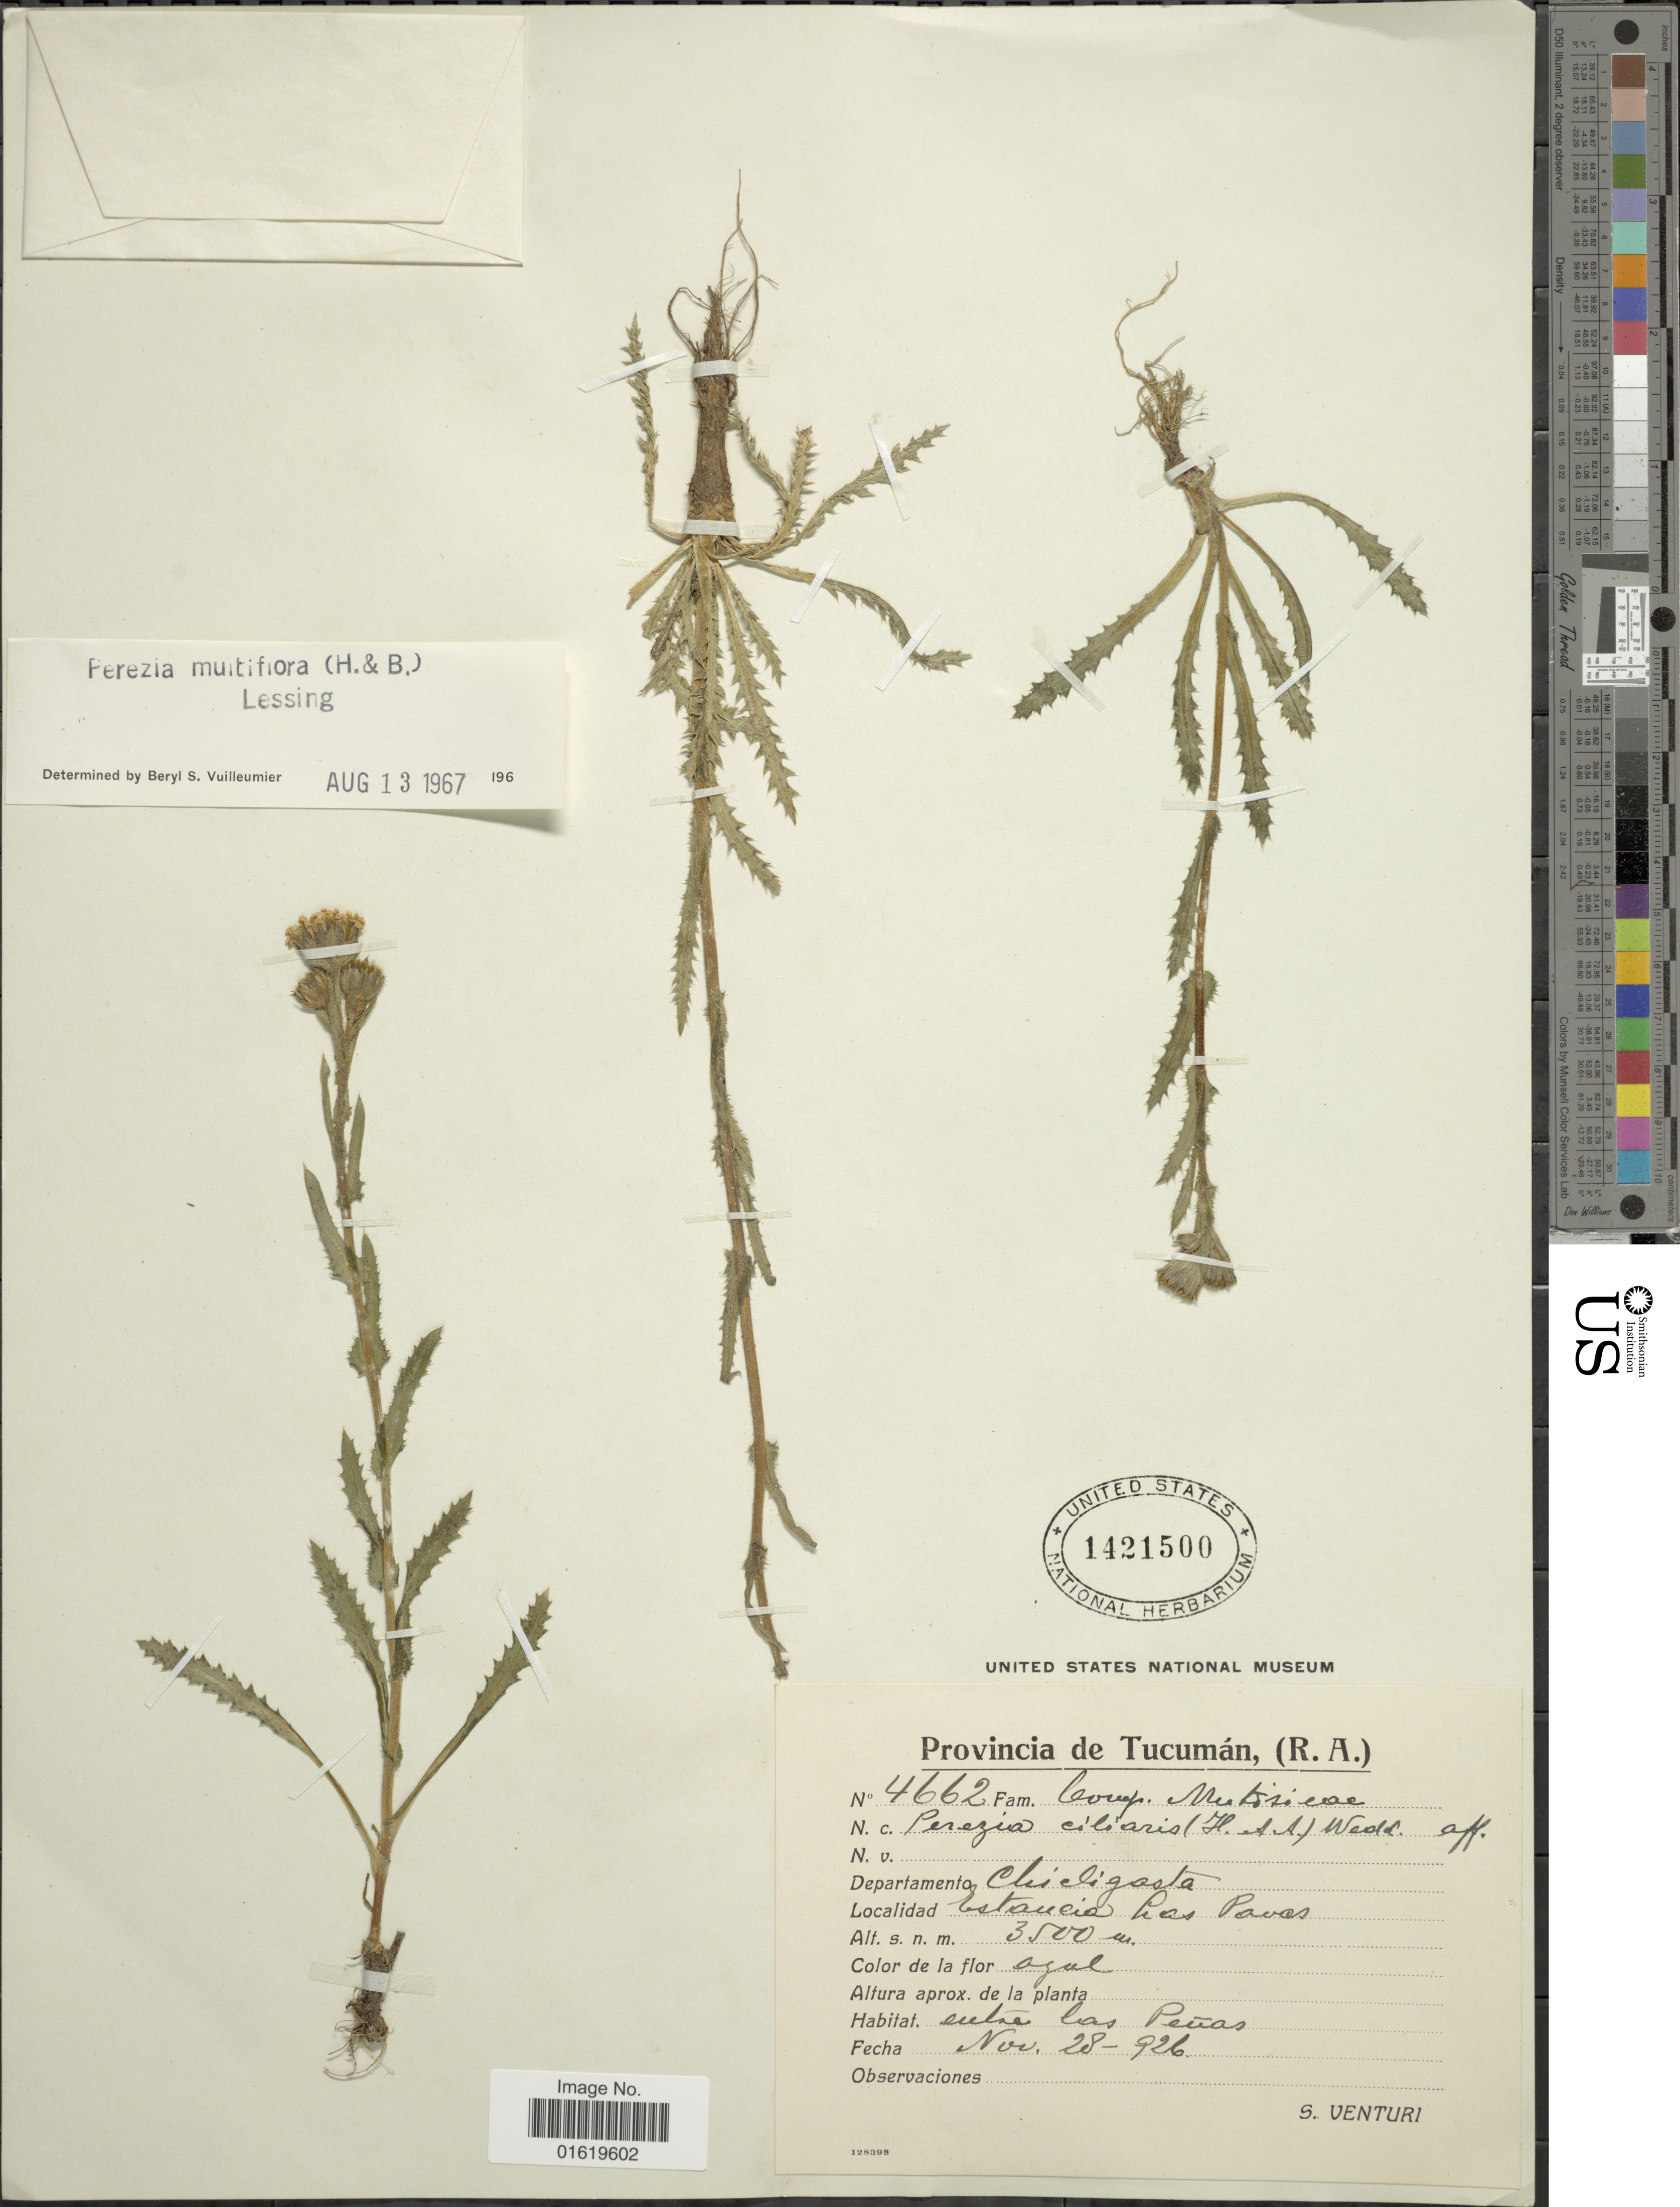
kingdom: Plantae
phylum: Tracheophyta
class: Magnoliopsida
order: Asterales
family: Asteraceae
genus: Perezia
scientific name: Perezia multiflora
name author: Less.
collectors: S. Venturi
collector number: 4662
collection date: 1926-11-28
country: Argentina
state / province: Tucuman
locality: Provincia de Tucumán, (R.A.). Departamento Chicligasta. Estancia Las Pavas.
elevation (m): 3500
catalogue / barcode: US 1421500